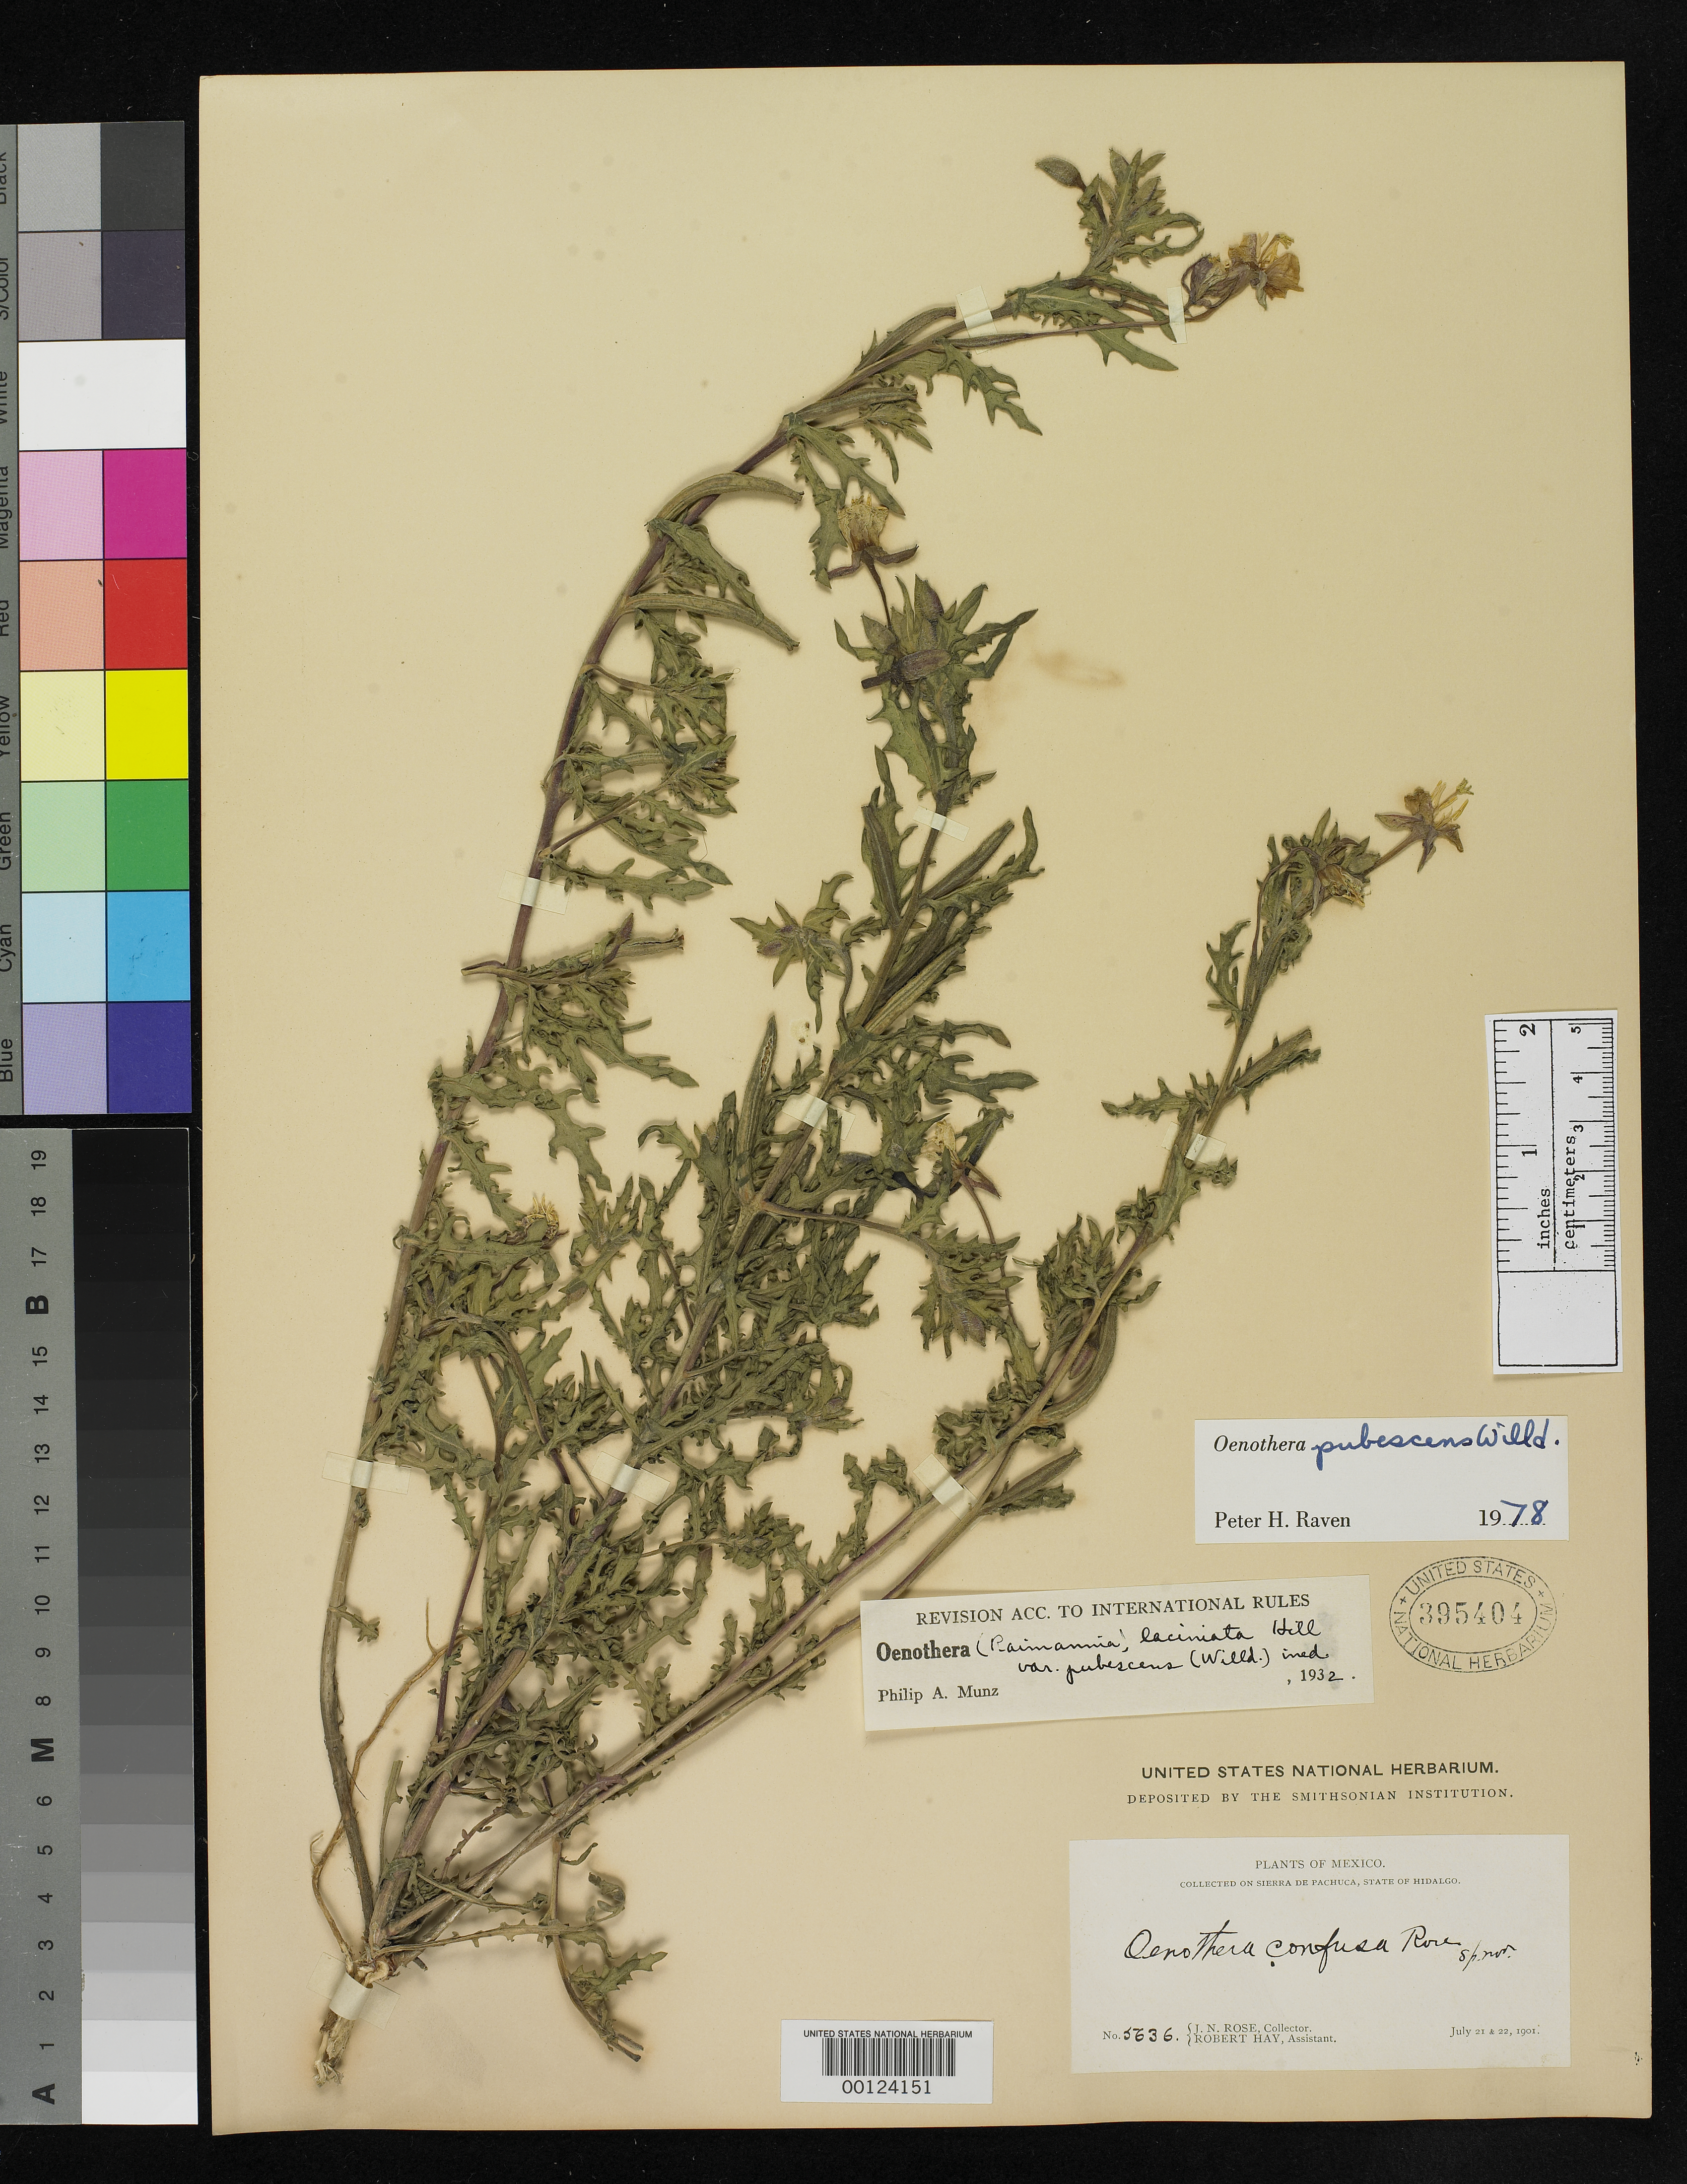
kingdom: Plantae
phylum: Tracheophyta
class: Magnoliopsida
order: Myrtales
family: Onagraceae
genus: Raimannia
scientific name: Raimannia confusa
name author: Rose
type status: Holotype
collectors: J. N. Rose & R. H. Hay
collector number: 5636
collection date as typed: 21 Jul 1901 to 22 Jul 1901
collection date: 1901-07-21/1901-07-22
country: Mexico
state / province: Hidalgo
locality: Sierra de Pachuca.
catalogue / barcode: US 395404